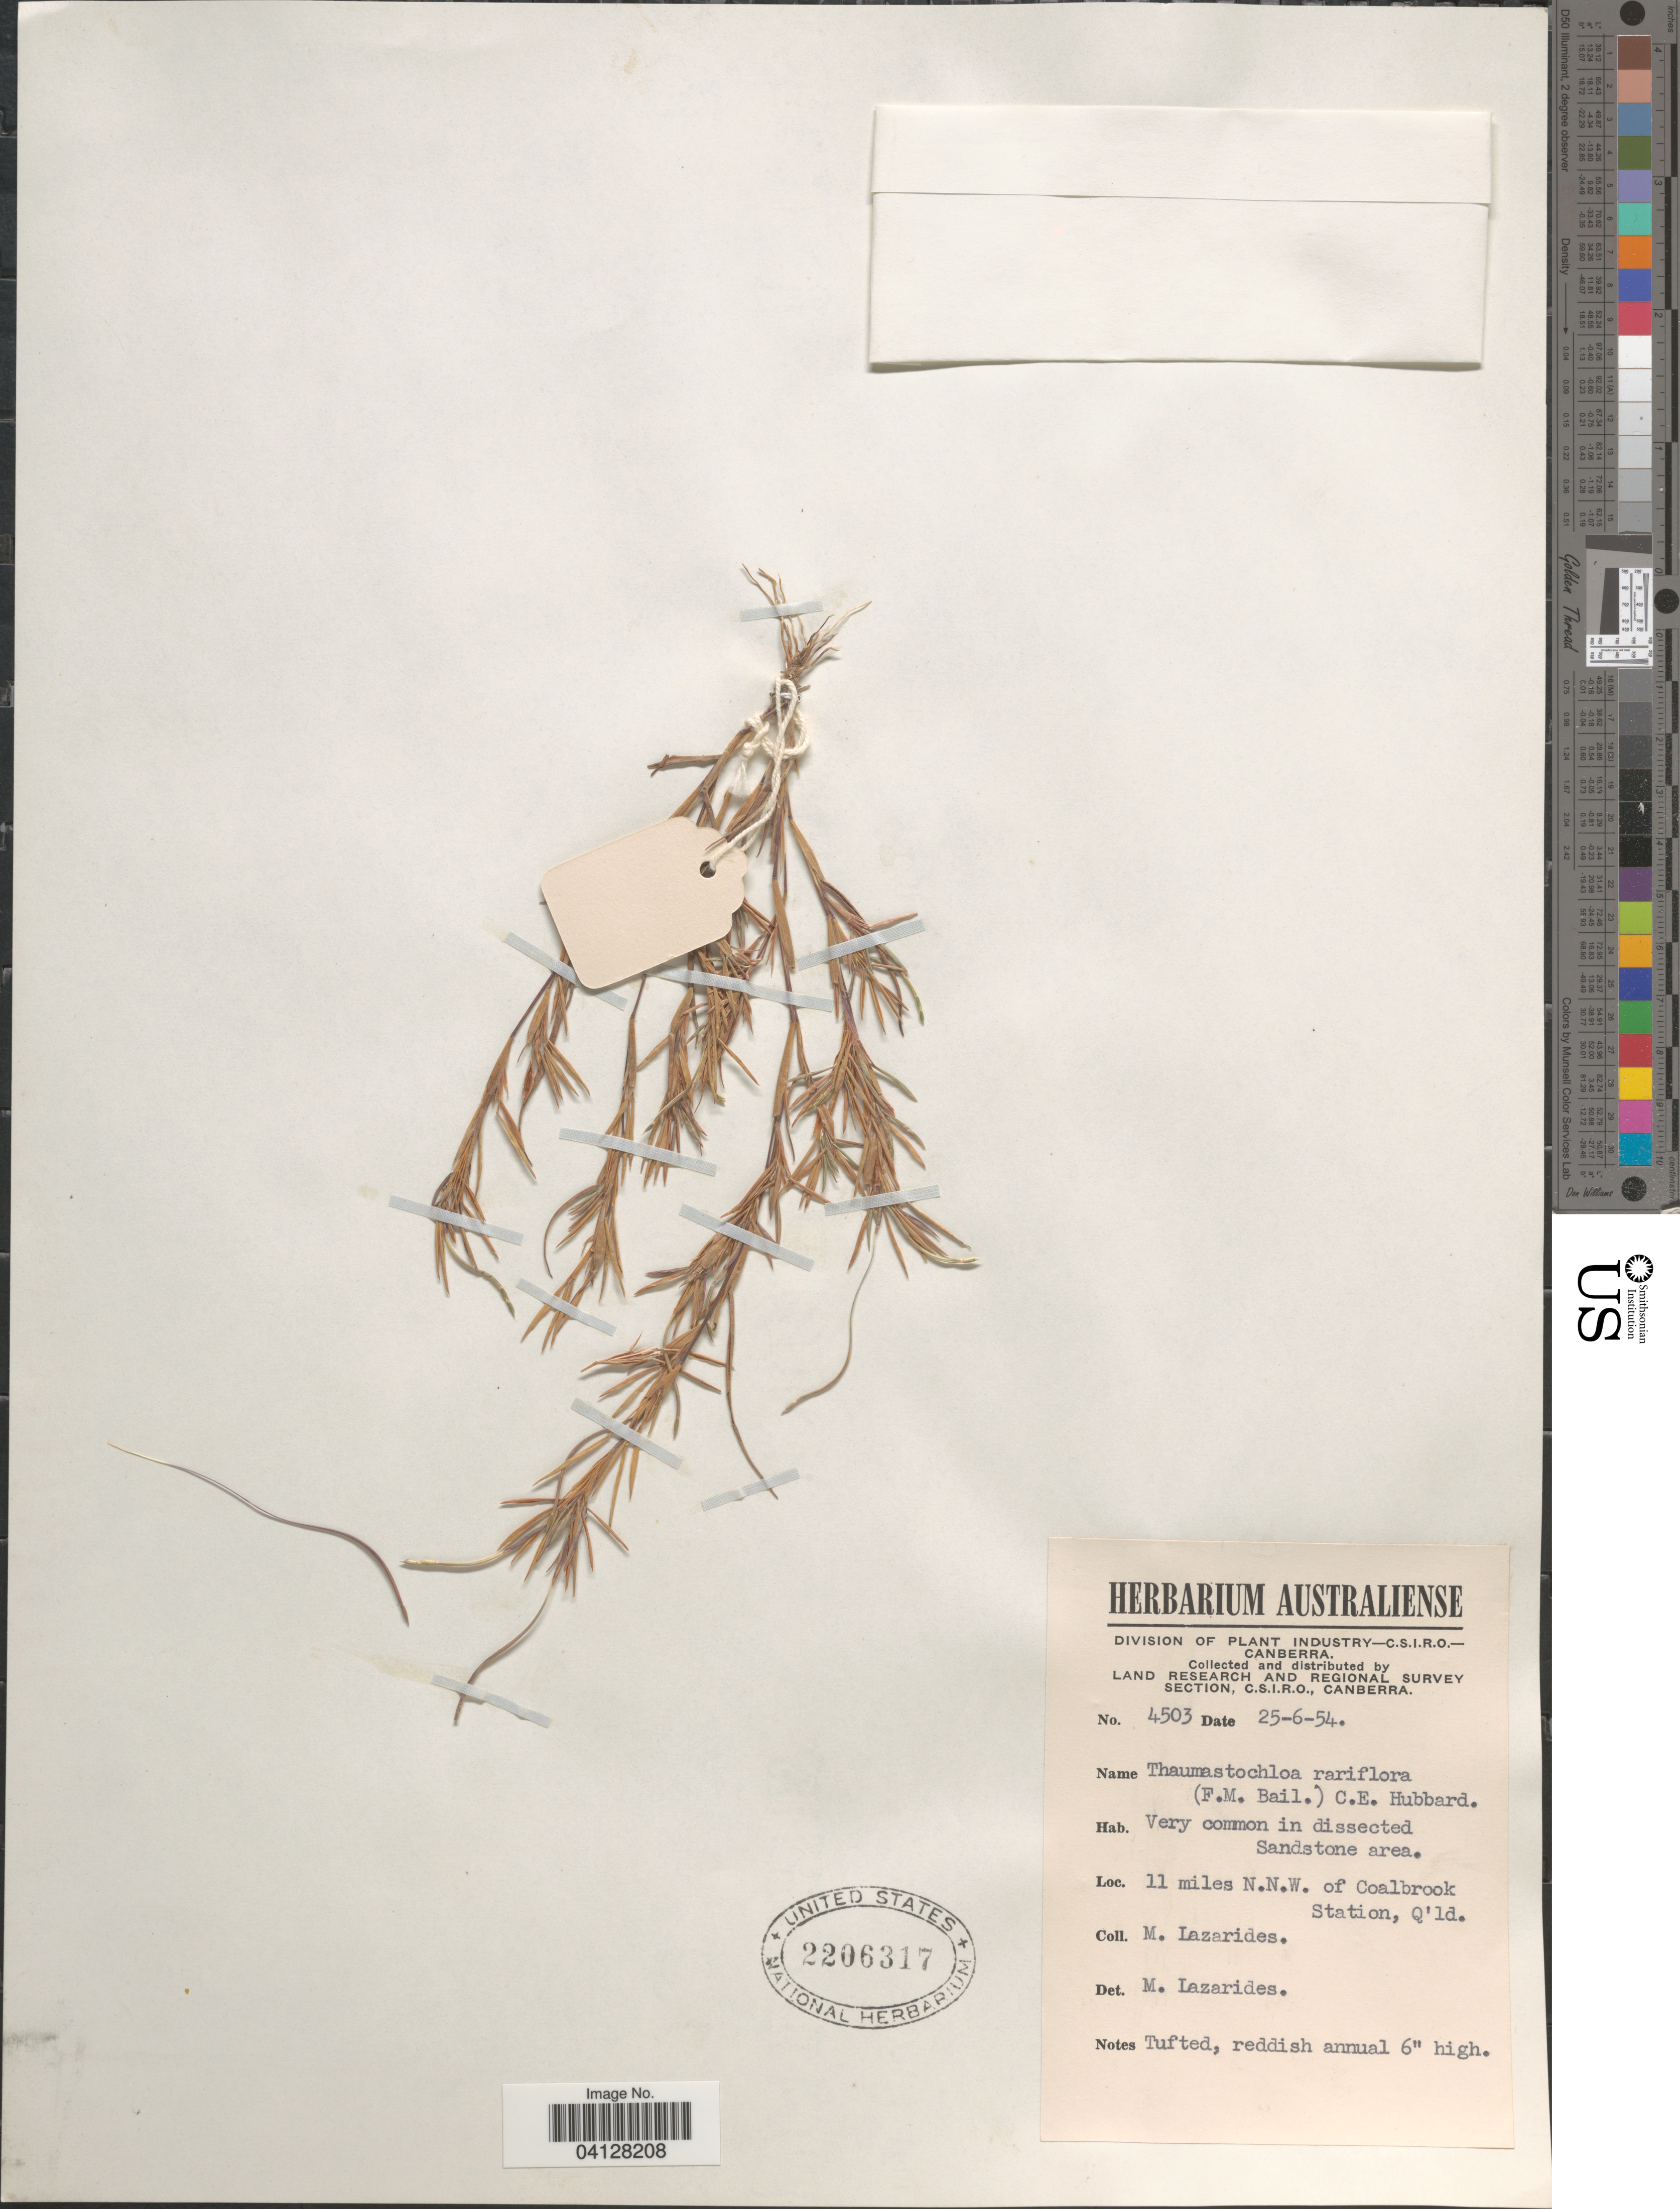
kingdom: Plantae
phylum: Tracheophyta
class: Liliopsida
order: Poales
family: Poaceae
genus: Thaumastochloa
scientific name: Thaumastochloa rariflora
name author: (F.M. Bailey) C.E. Hubb.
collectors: M. Lazarides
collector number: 4503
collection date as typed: Transcribed d/m/y: 25/6/54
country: Australia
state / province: Queensland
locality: Land Research and Regional Survey. 11 miles N.N.W. of Coalbrook Station.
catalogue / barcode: US 2206317